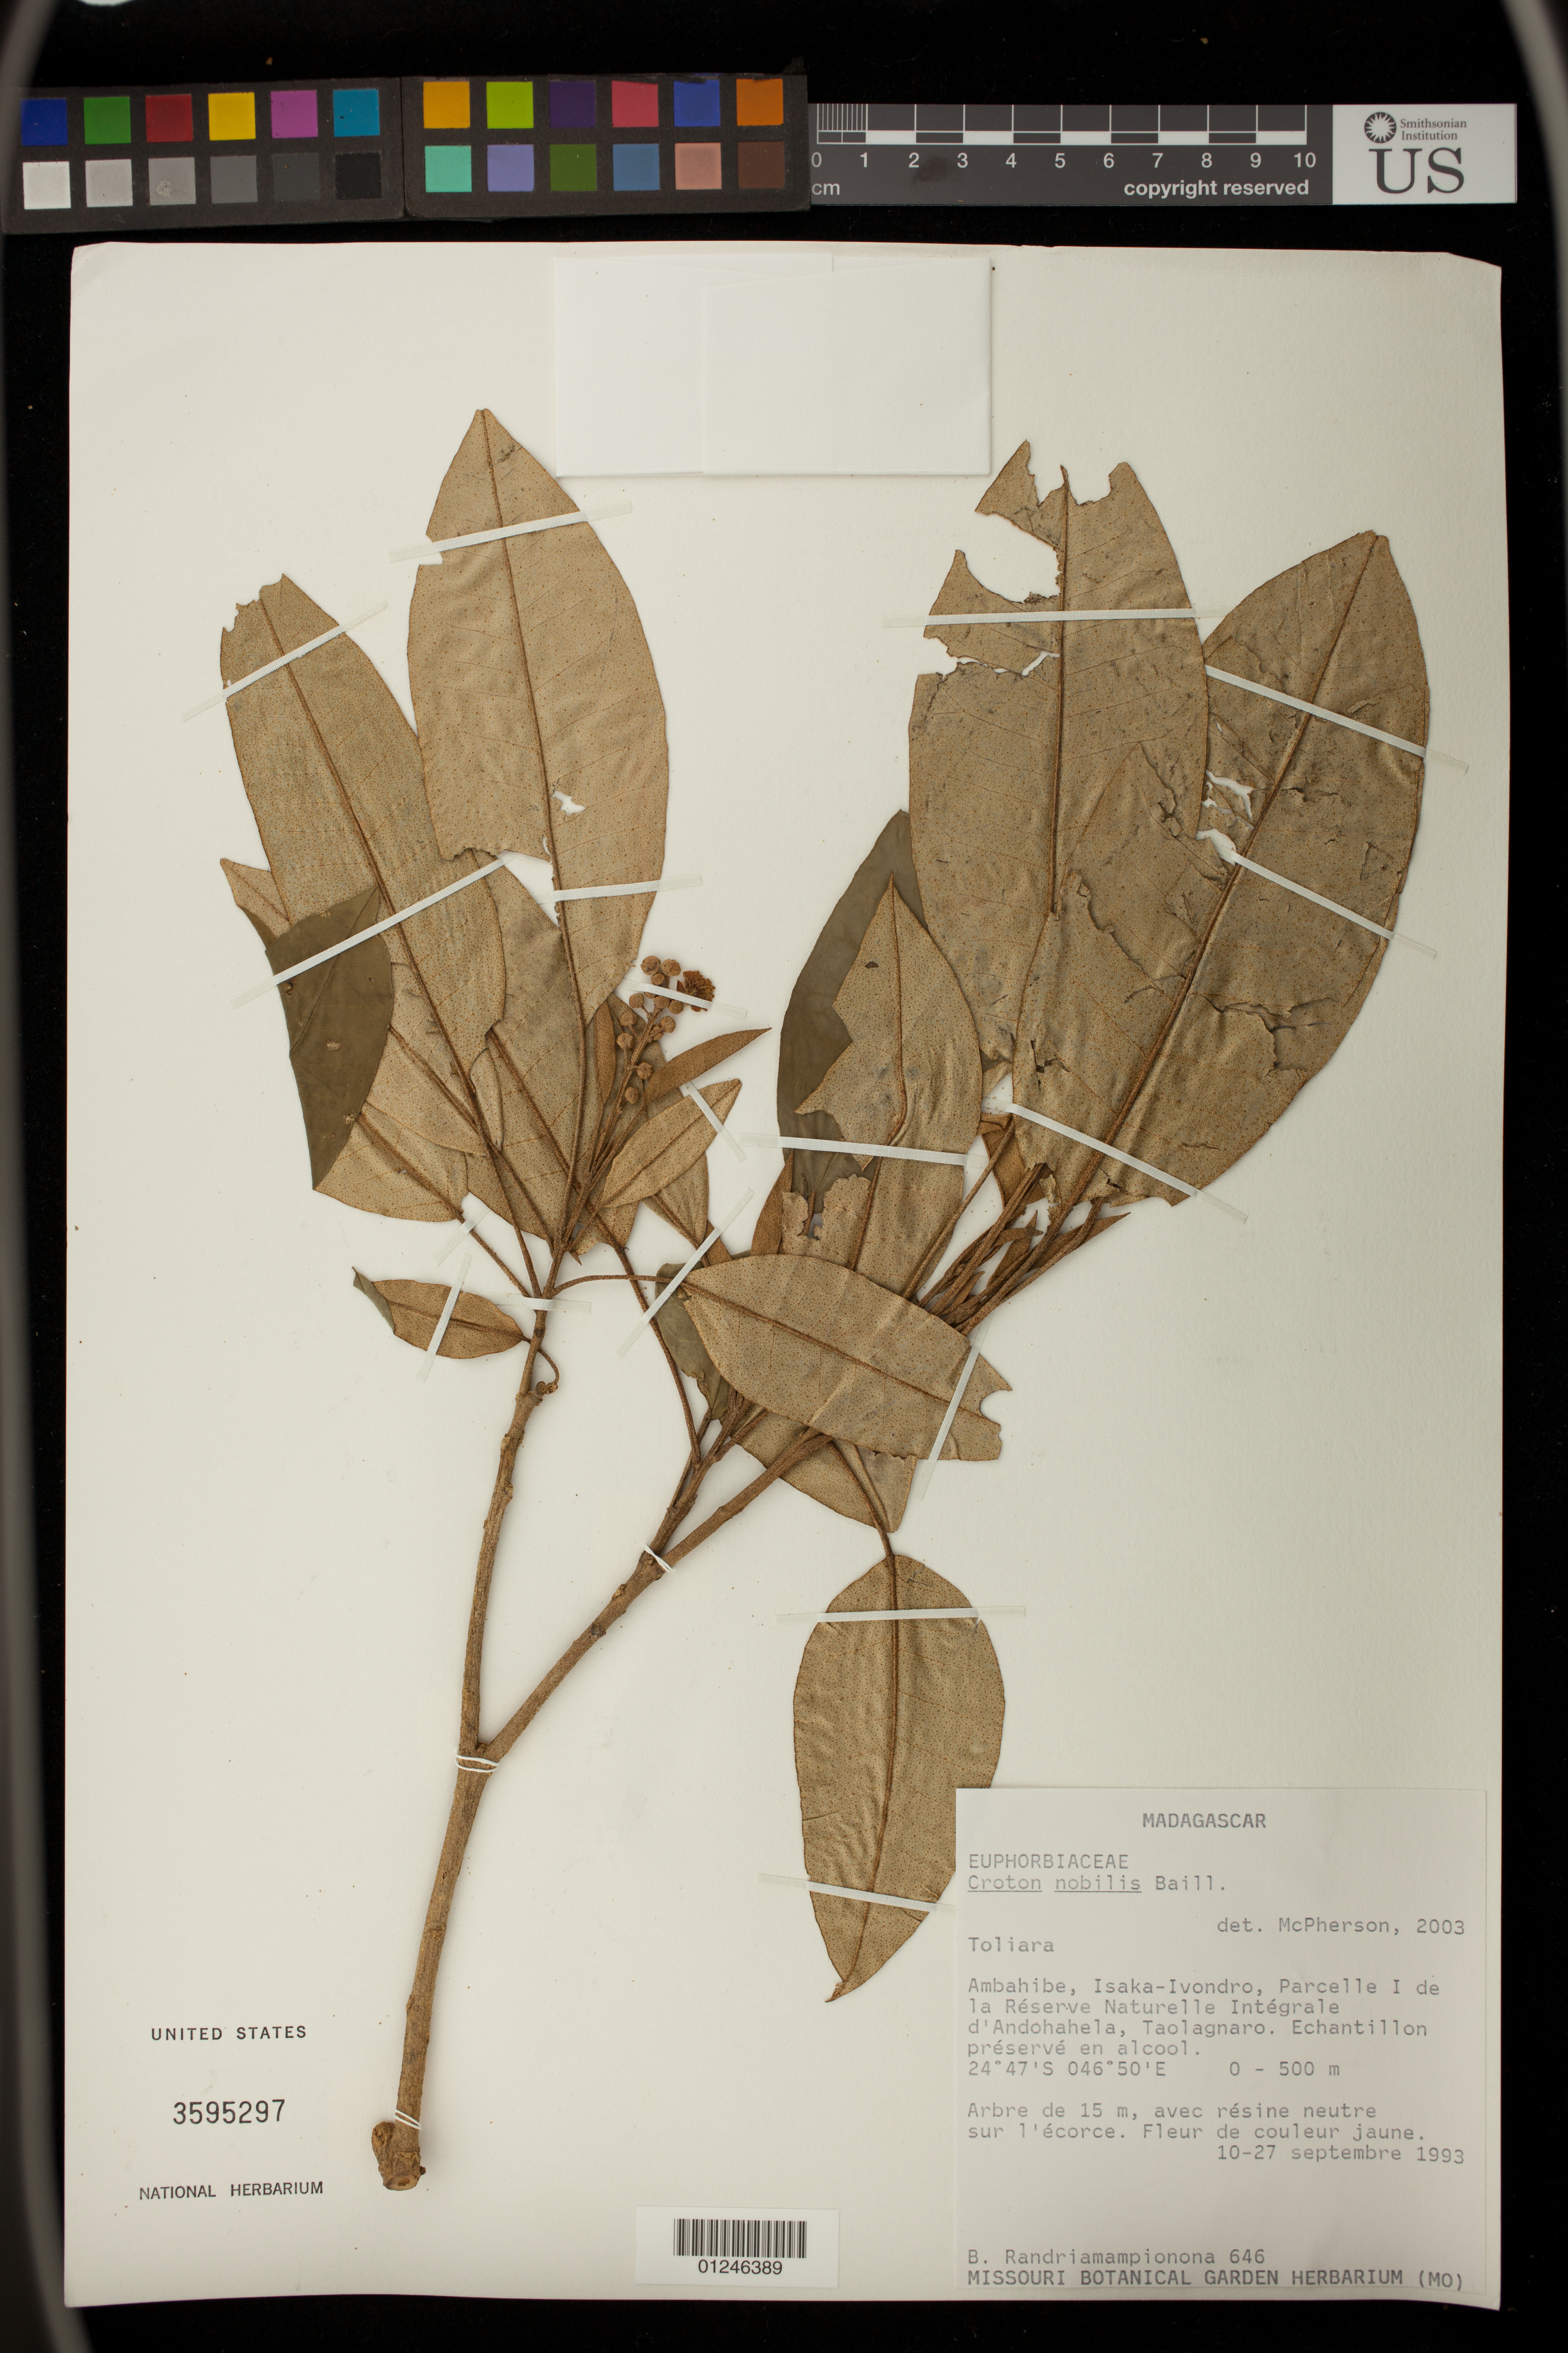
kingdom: Plantae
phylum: Tracheophyta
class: Magnoliopsida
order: Malpighiales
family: Euphorbiaceae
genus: Croton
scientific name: Croton nobilis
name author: Baill.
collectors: B. Randriamampionona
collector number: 646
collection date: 1993-09-10/1993-09-27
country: Madagascar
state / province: Atsimo-Andrefana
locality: Toliara.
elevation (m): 0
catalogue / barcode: US 3595297